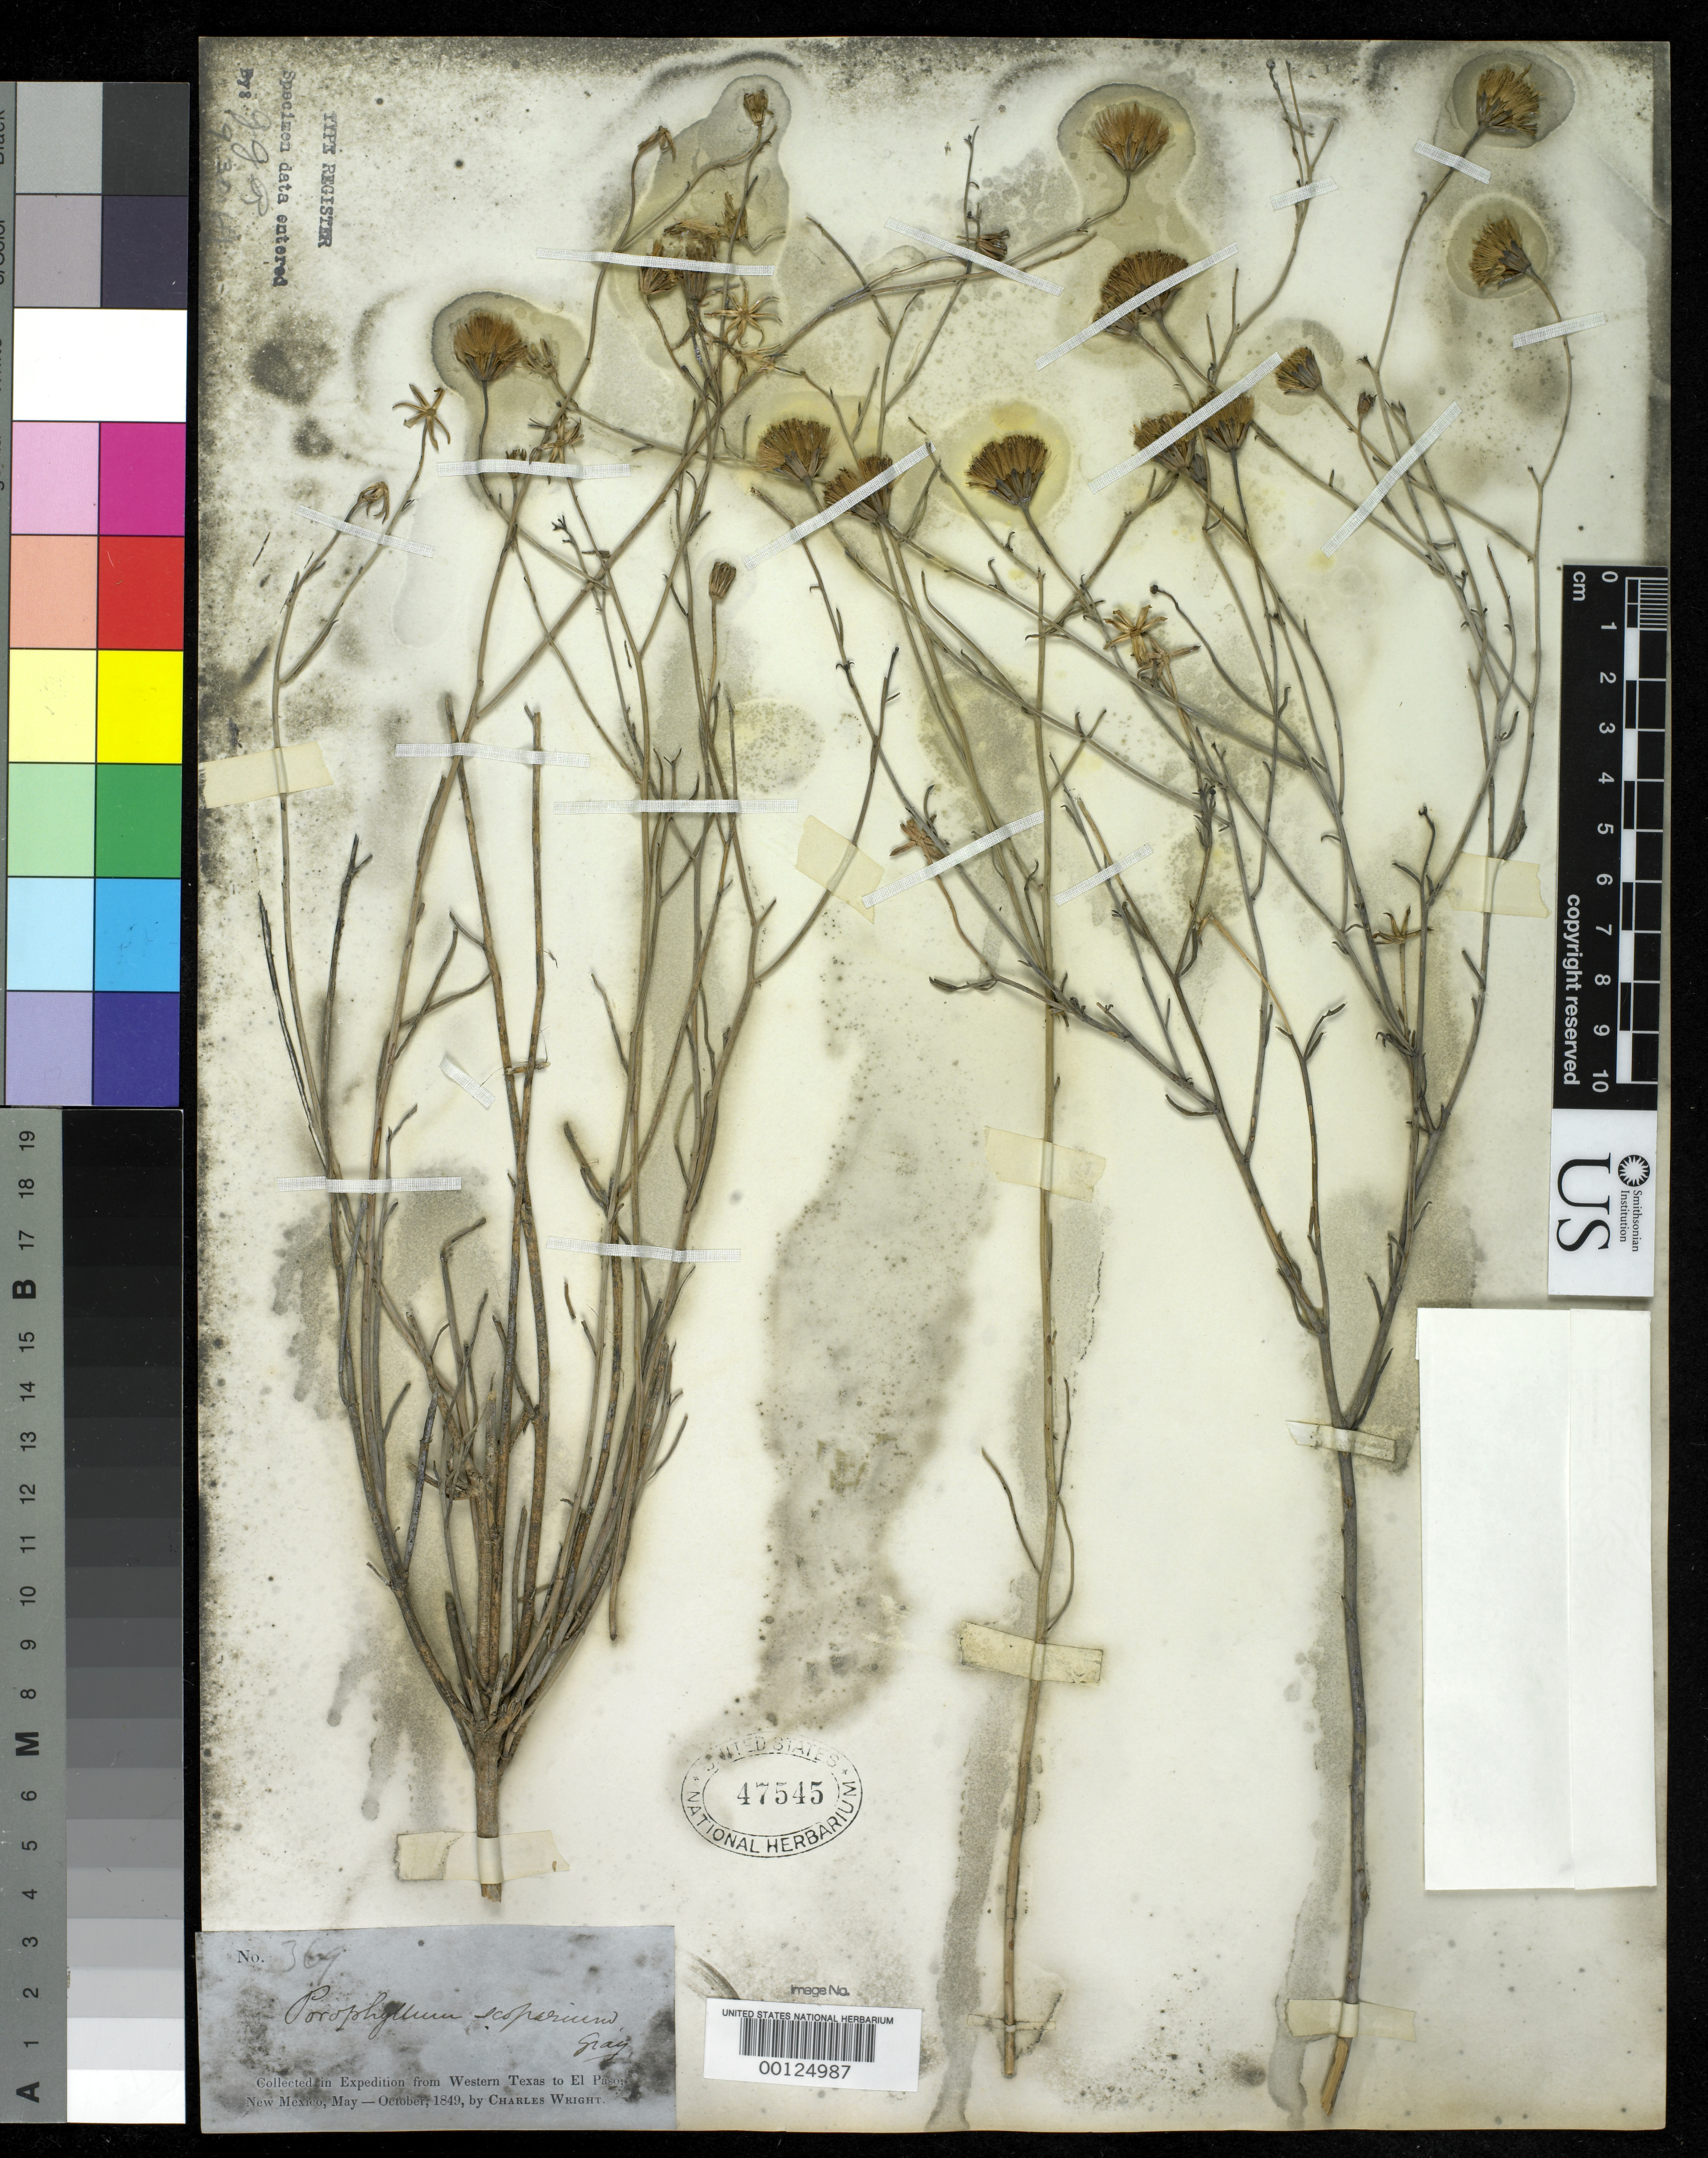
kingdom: Plantae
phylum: Tracheophyta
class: Magnoliopsida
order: Asterales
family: Asteraceae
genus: Porophyllum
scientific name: Porophyllum scoparium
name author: A. Gray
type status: Type Collection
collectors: C. Wright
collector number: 369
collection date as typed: May 1849 to -- Oct 1849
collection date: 1849-05/1849-10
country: United States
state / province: Texas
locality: Western Texas to El Paso.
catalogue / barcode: US 47545